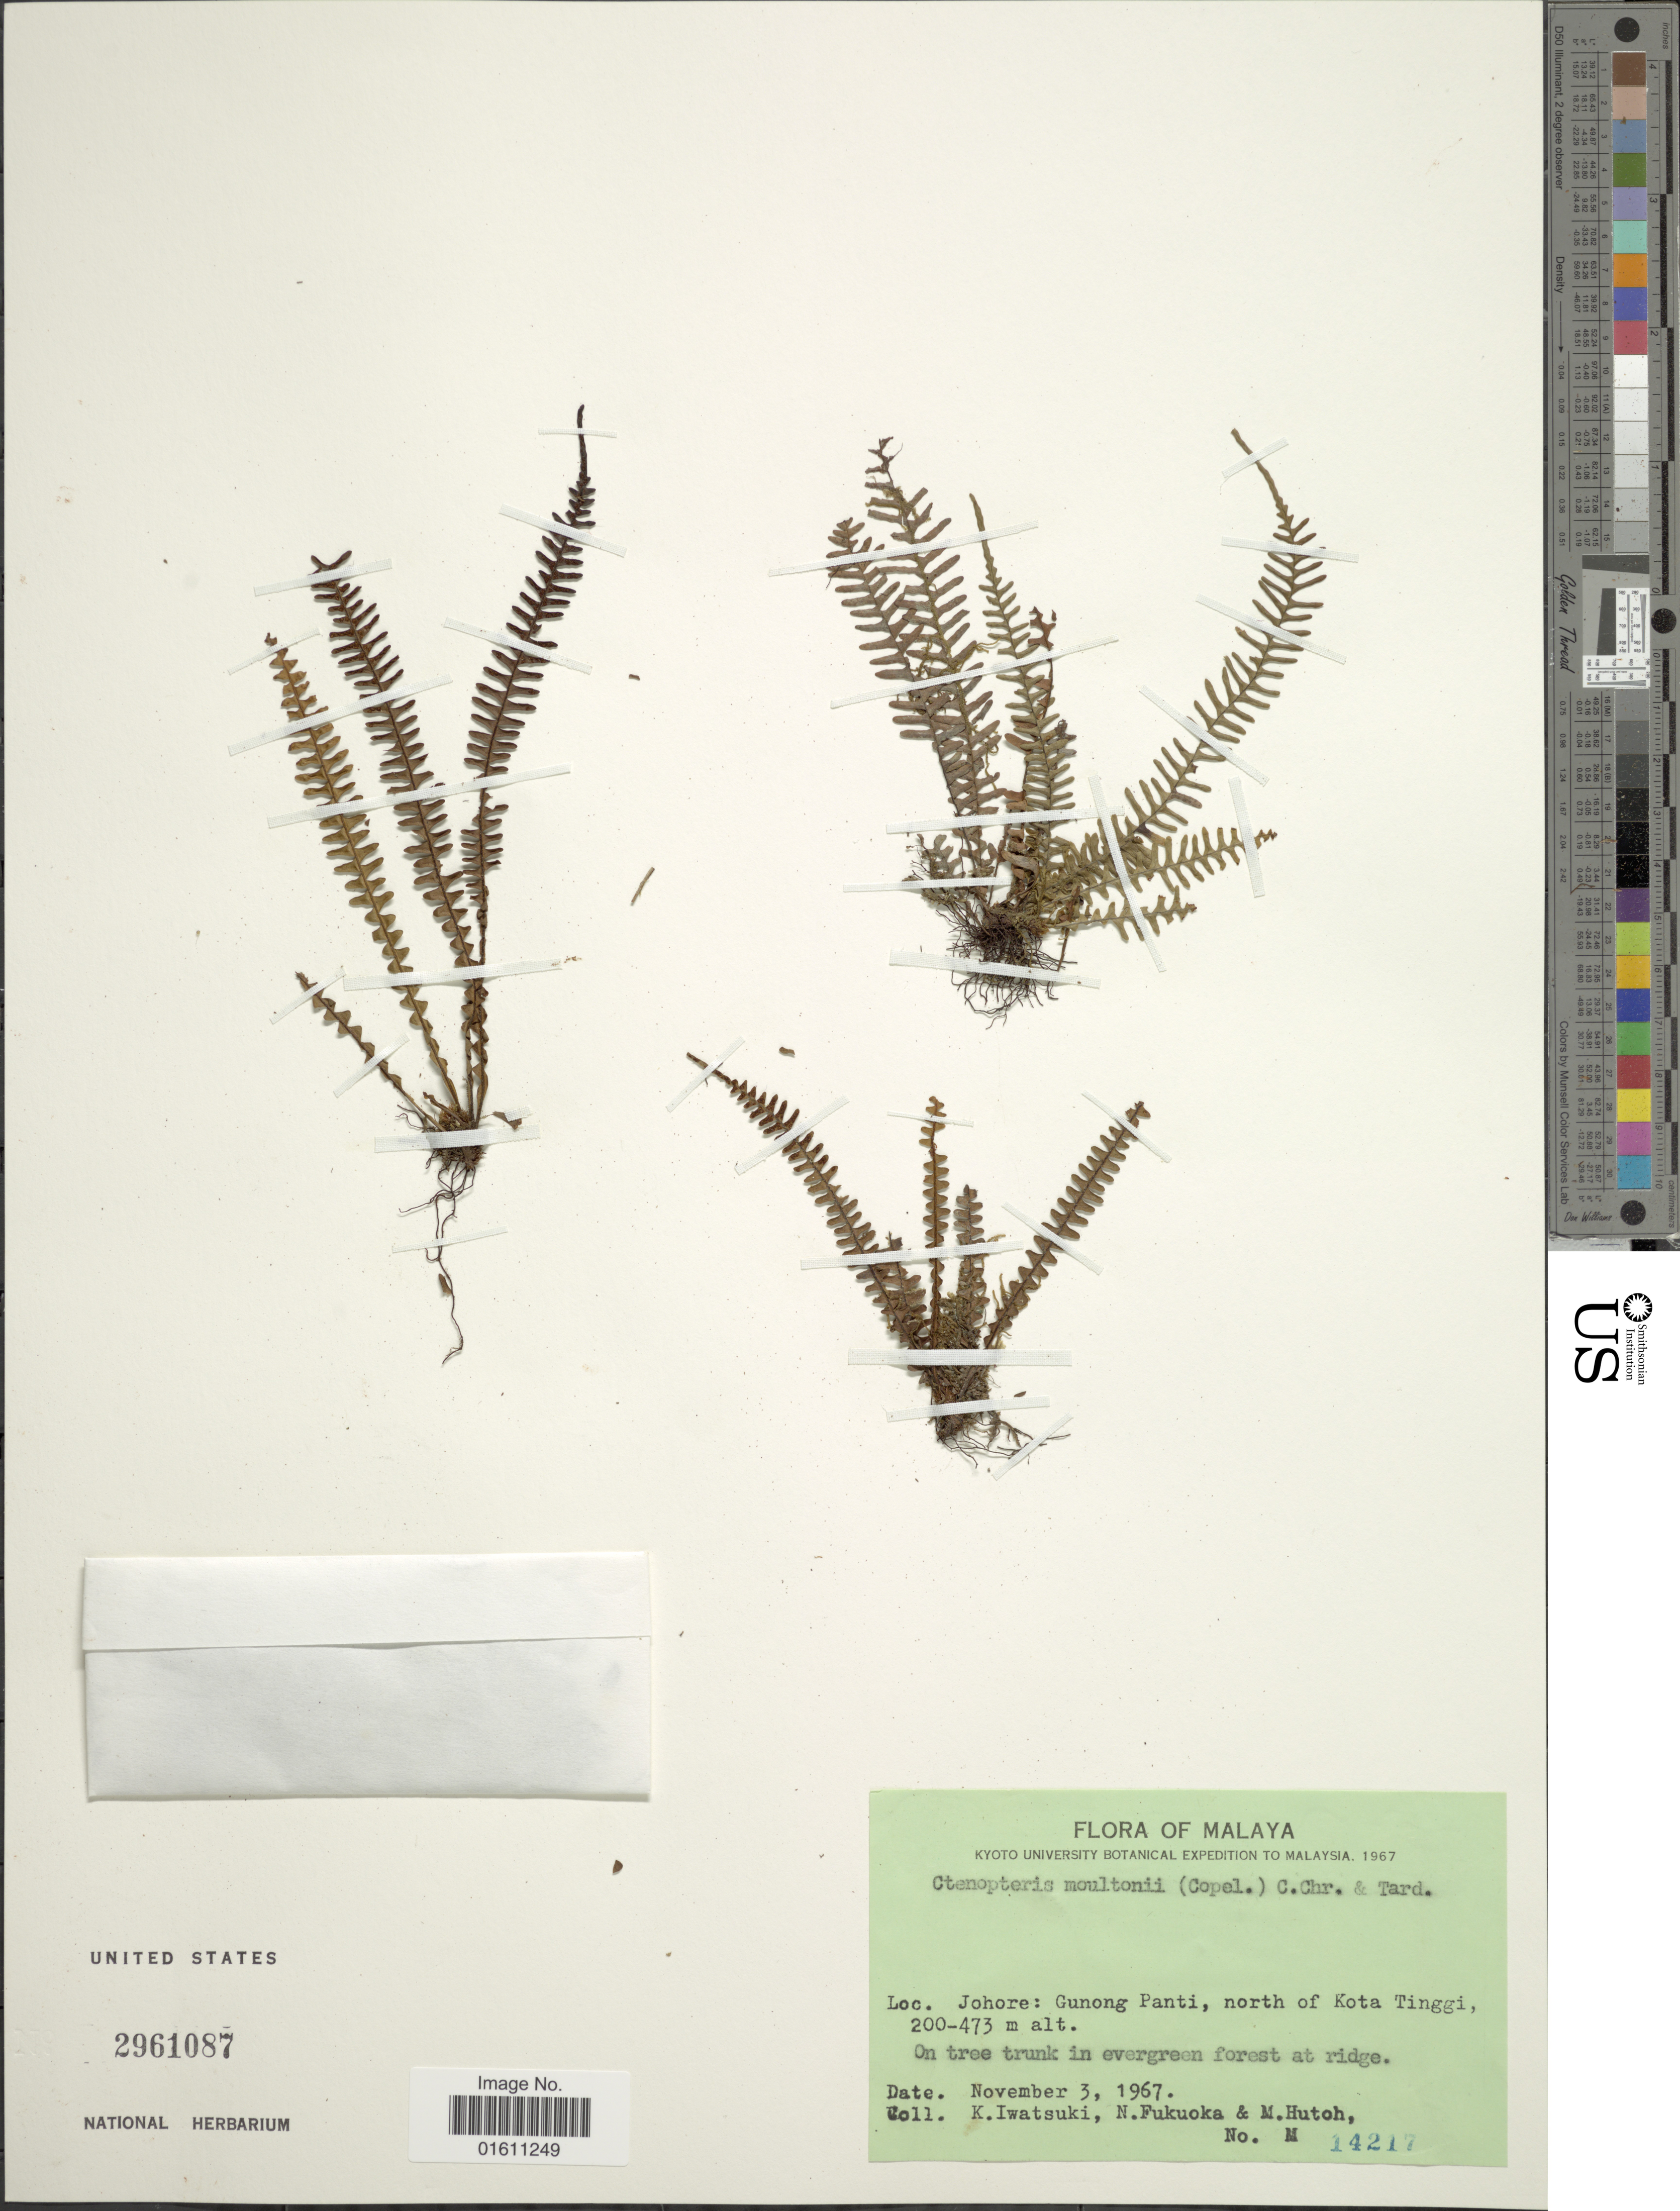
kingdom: Plantae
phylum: Tracheophyta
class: Polypodiopsida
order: Polypodiales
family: Polypodiaceae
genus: Ctenopterella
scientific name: Ctenopterella blechnoides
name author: (Grev.) Parris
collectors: K. Iwatsuki, N. Fukuoka & M. Hutoh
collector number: M 14217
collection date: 1967-11-03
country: Malaysia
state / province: Johor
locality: Malaya, Johore: Gunong Panti, north of of Kota Tinggi.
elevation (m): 200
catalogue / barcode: US 2961087